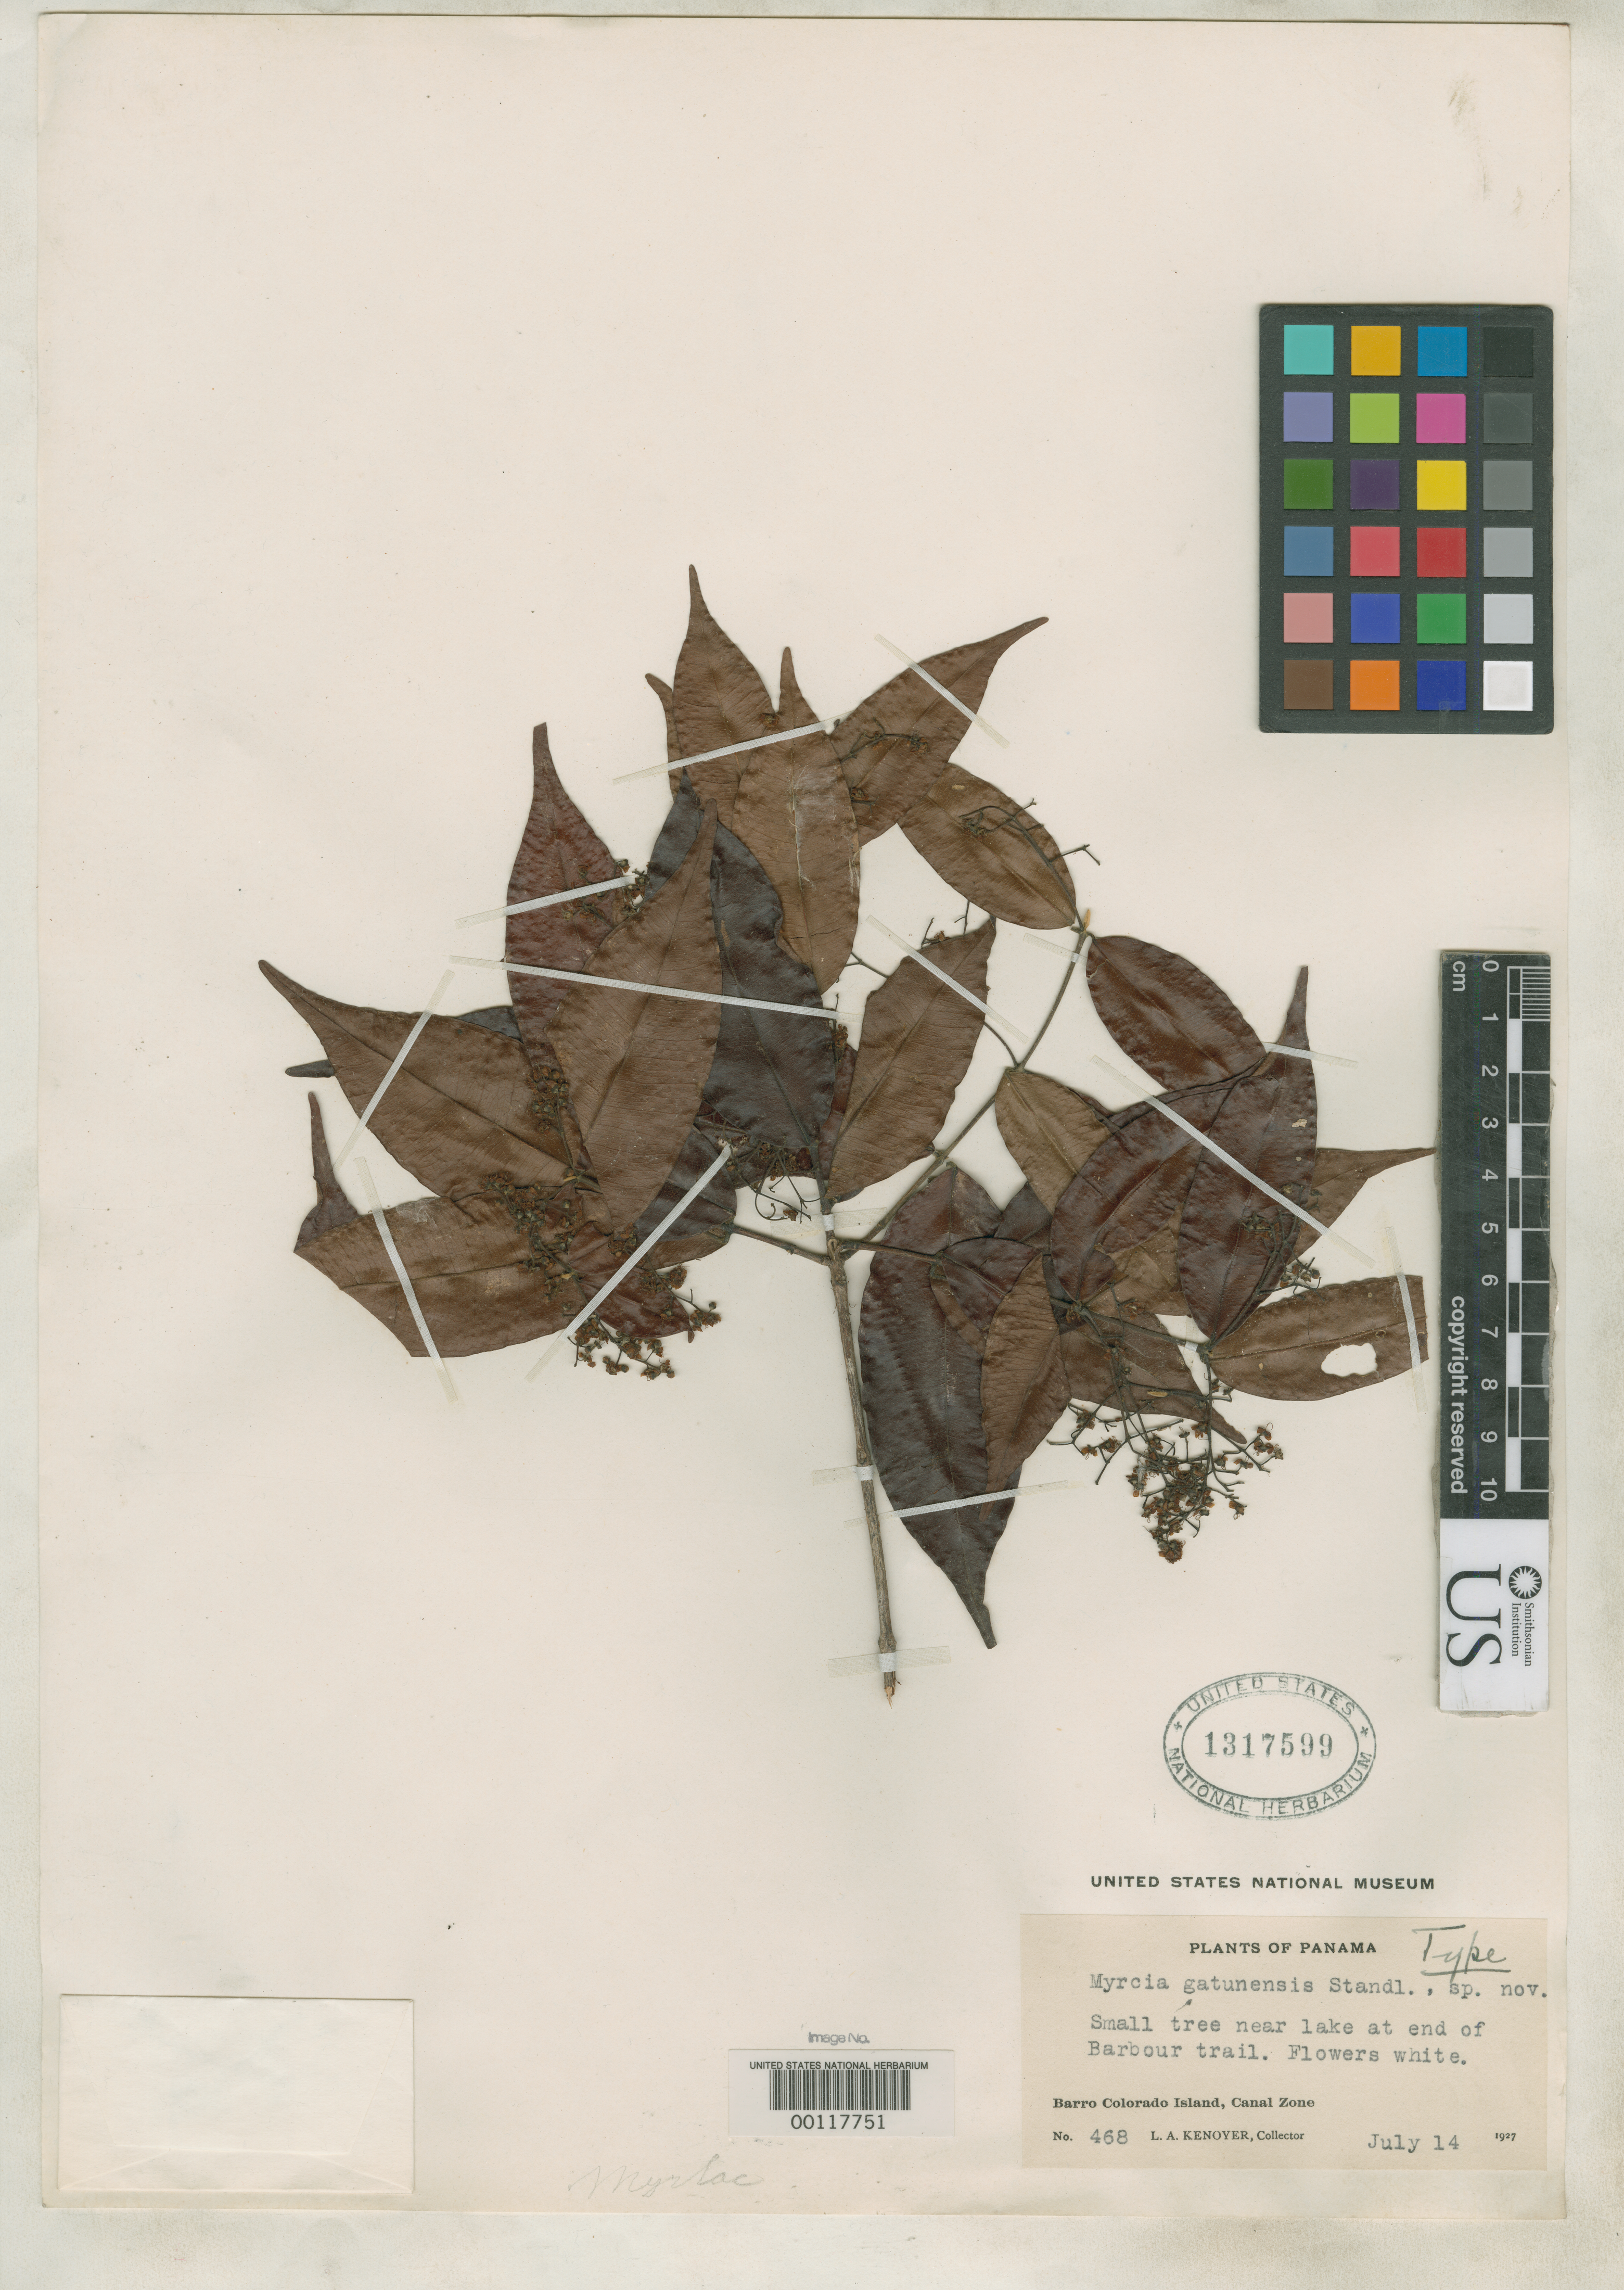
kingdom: Plantae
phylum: Tracheophyta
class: Magnoliopsida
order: Myrtales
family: Myrtaceae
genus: Myrcia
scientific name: Myrcia gatunensis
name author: Standl.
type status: Isotype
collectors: L. A. Kenoyer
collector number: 468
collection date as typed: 14 Jul 1927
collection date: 1927-07-14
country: Panama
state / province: Panamá Oeste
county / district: Canal Zone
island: Barro Colorado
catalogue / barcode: US 1317599